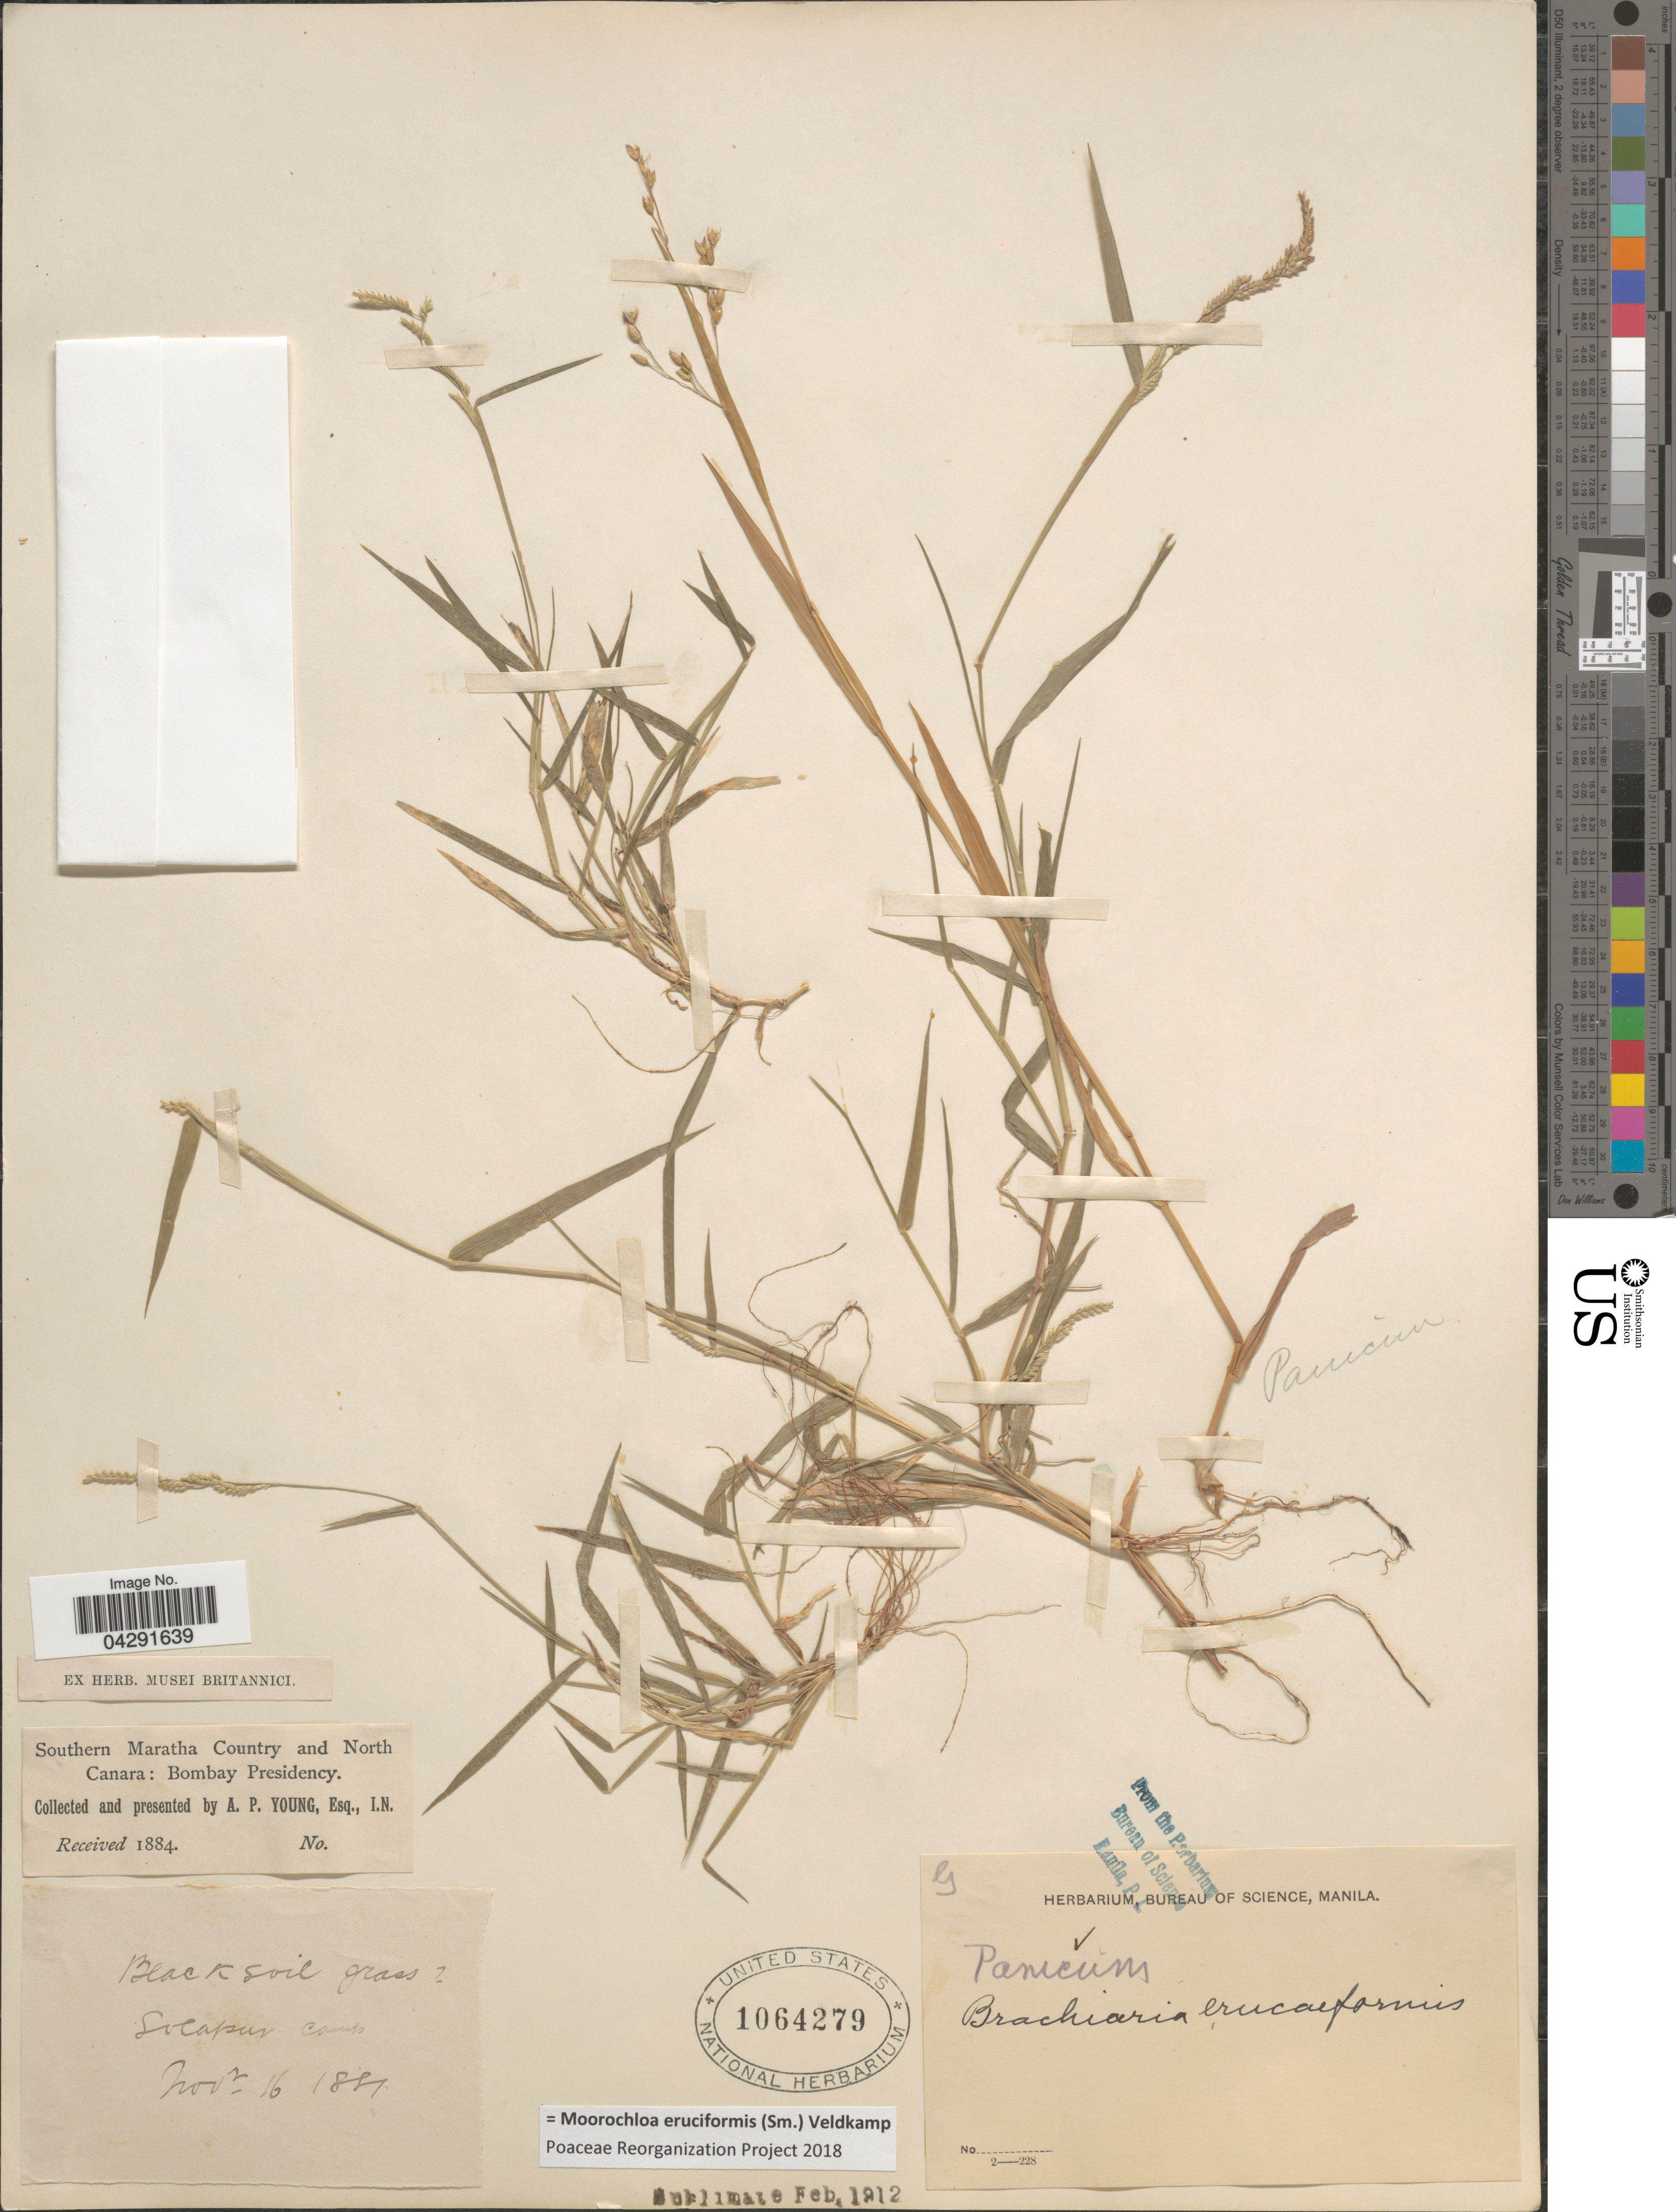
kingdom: Plantae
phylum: Tracheophyta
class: Liliopsida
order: Poales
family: Poaceae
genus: Moorochloa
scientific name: Moorochloa eruciformis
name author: (Sm.) Veldkamp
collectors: A. Young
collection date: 1881-11-16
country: India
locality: Southern Maratha Country and North Canara: Bombay Presidency. Solapur camp.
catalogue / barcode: US 1064279